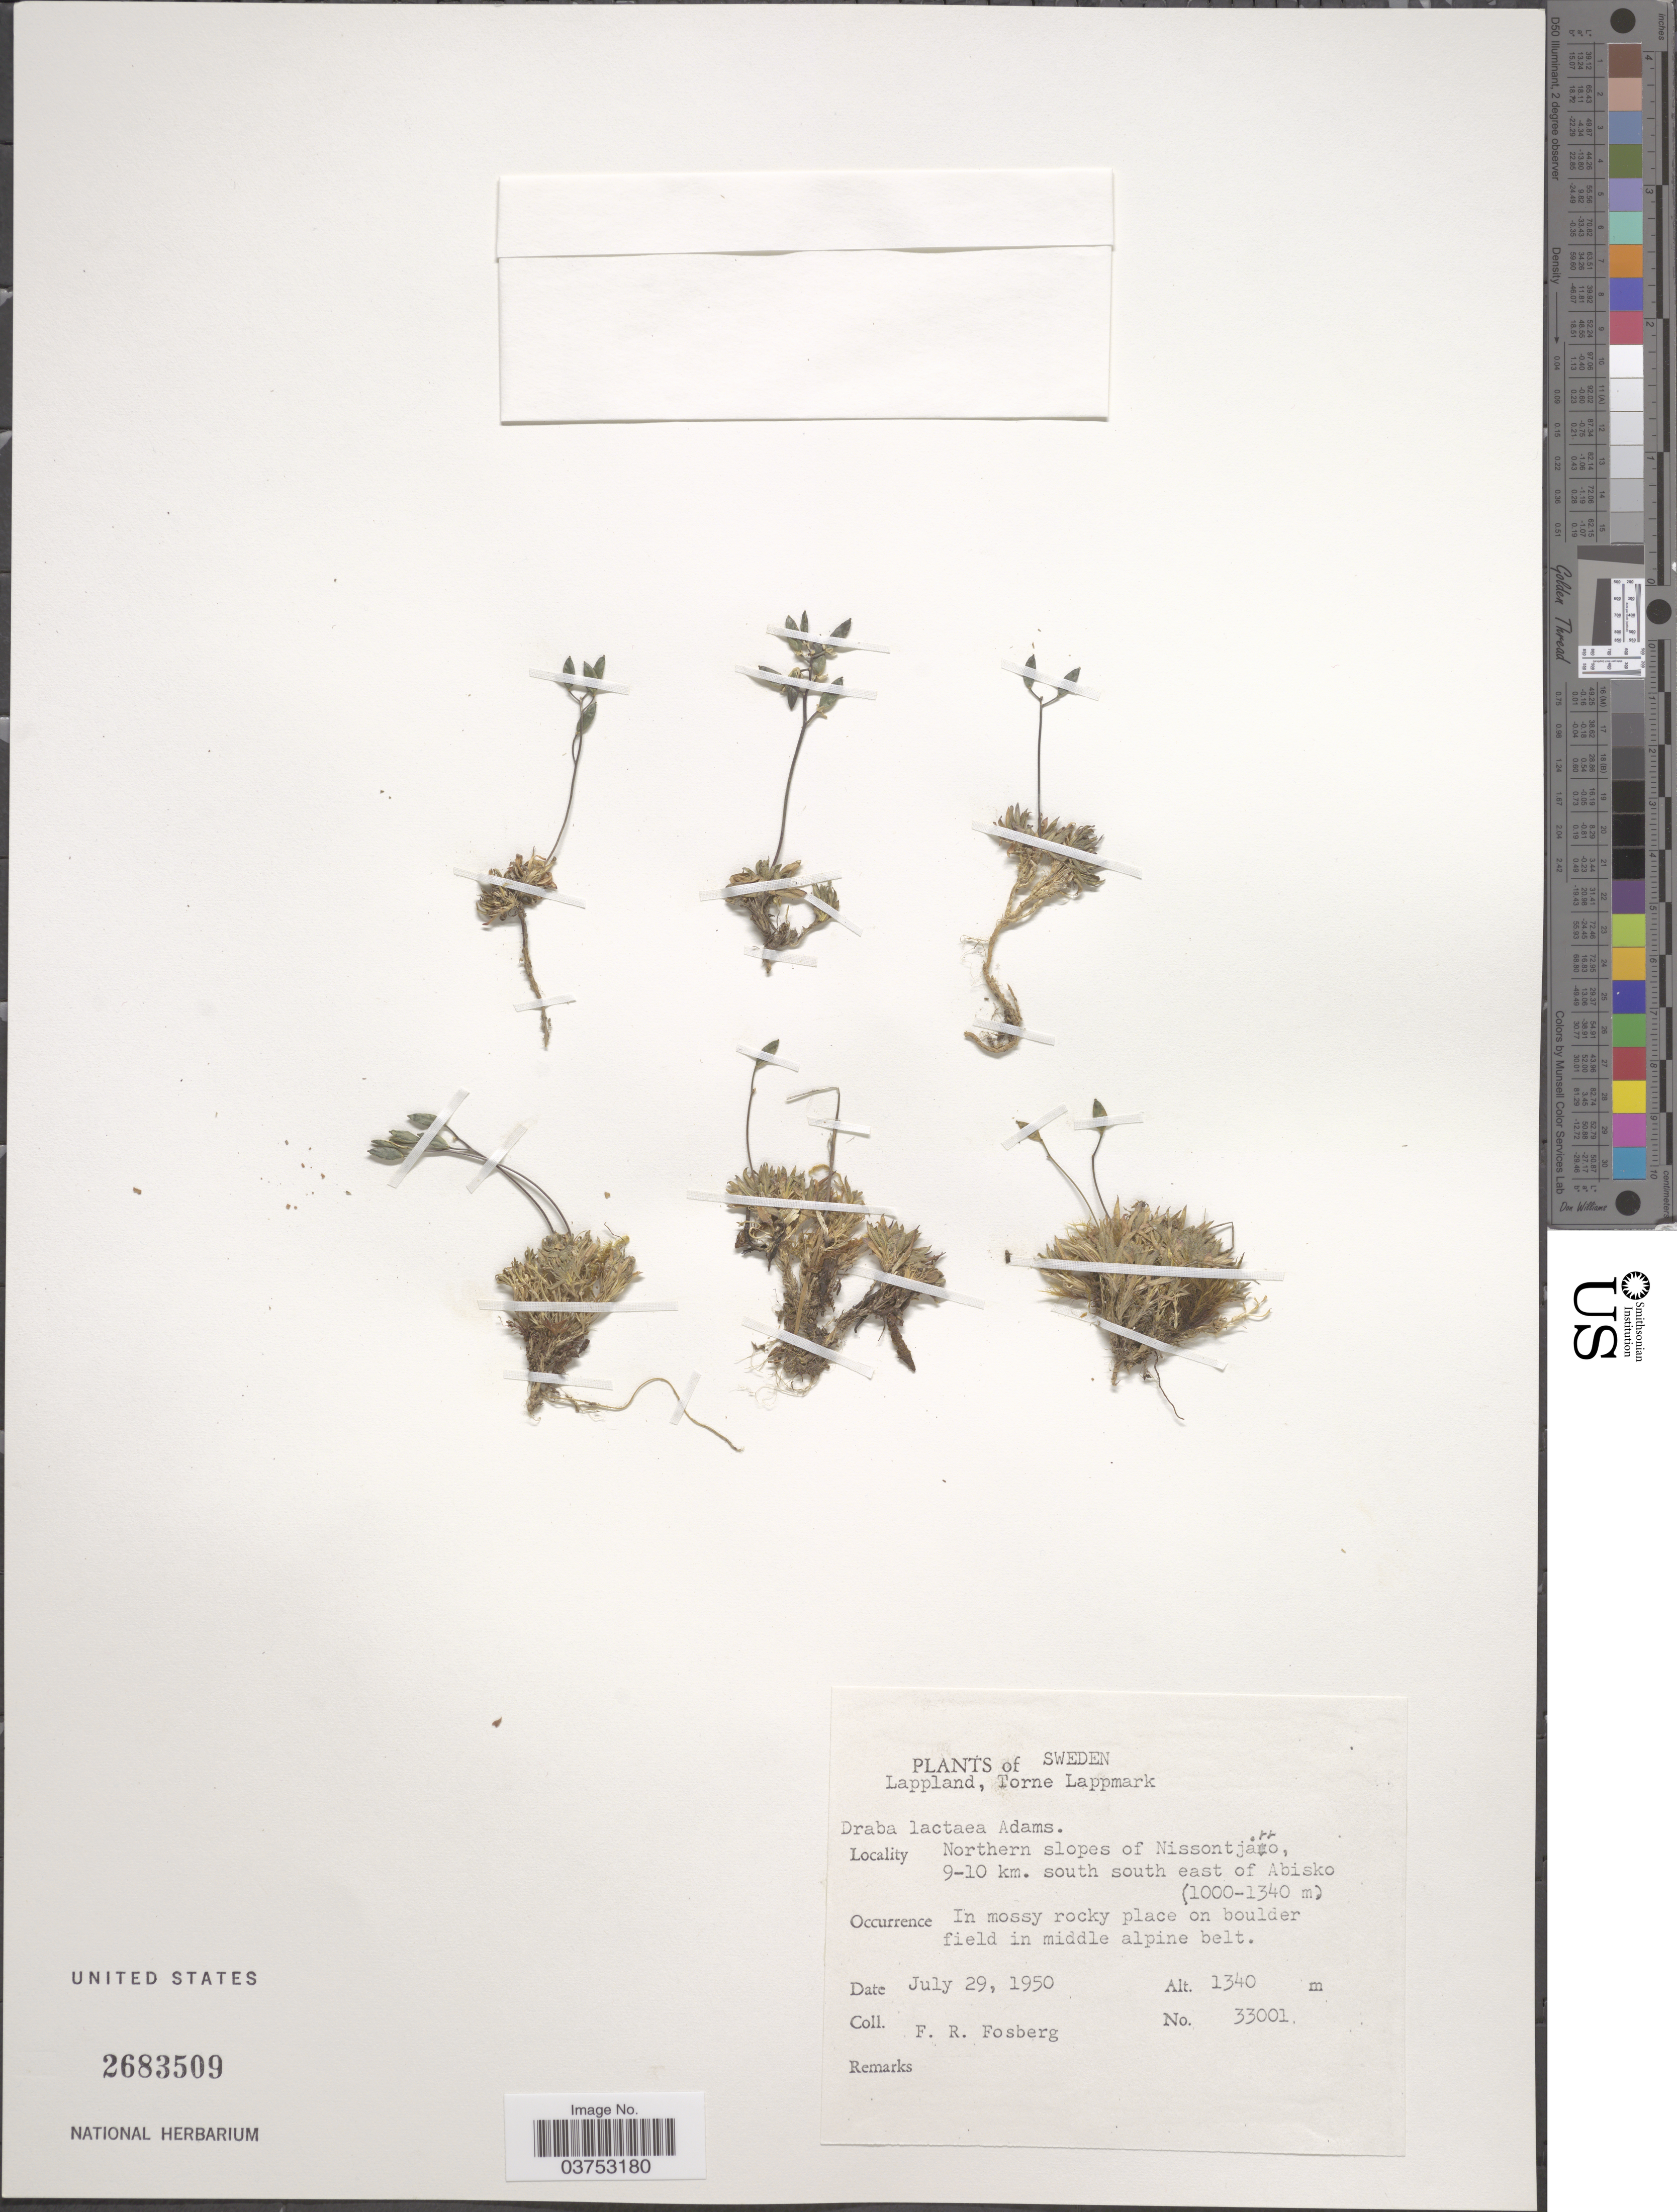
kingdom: Plantae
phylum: Tracheophyta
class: Magnoliopsida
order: Brassicales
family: Brassicaceae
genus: Draba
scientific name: Draba lactea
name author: Adams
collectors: F. R. Fosberg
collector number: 33001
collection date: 1950-07-29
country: Sweden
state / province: Norrbotten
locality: Lappland, Torne Lapmark. Northern slopes of Nissontjåtto, 9-10 km. south south east of Abisko (1000-1340 m).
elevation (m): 1340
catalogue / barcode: US 2683509